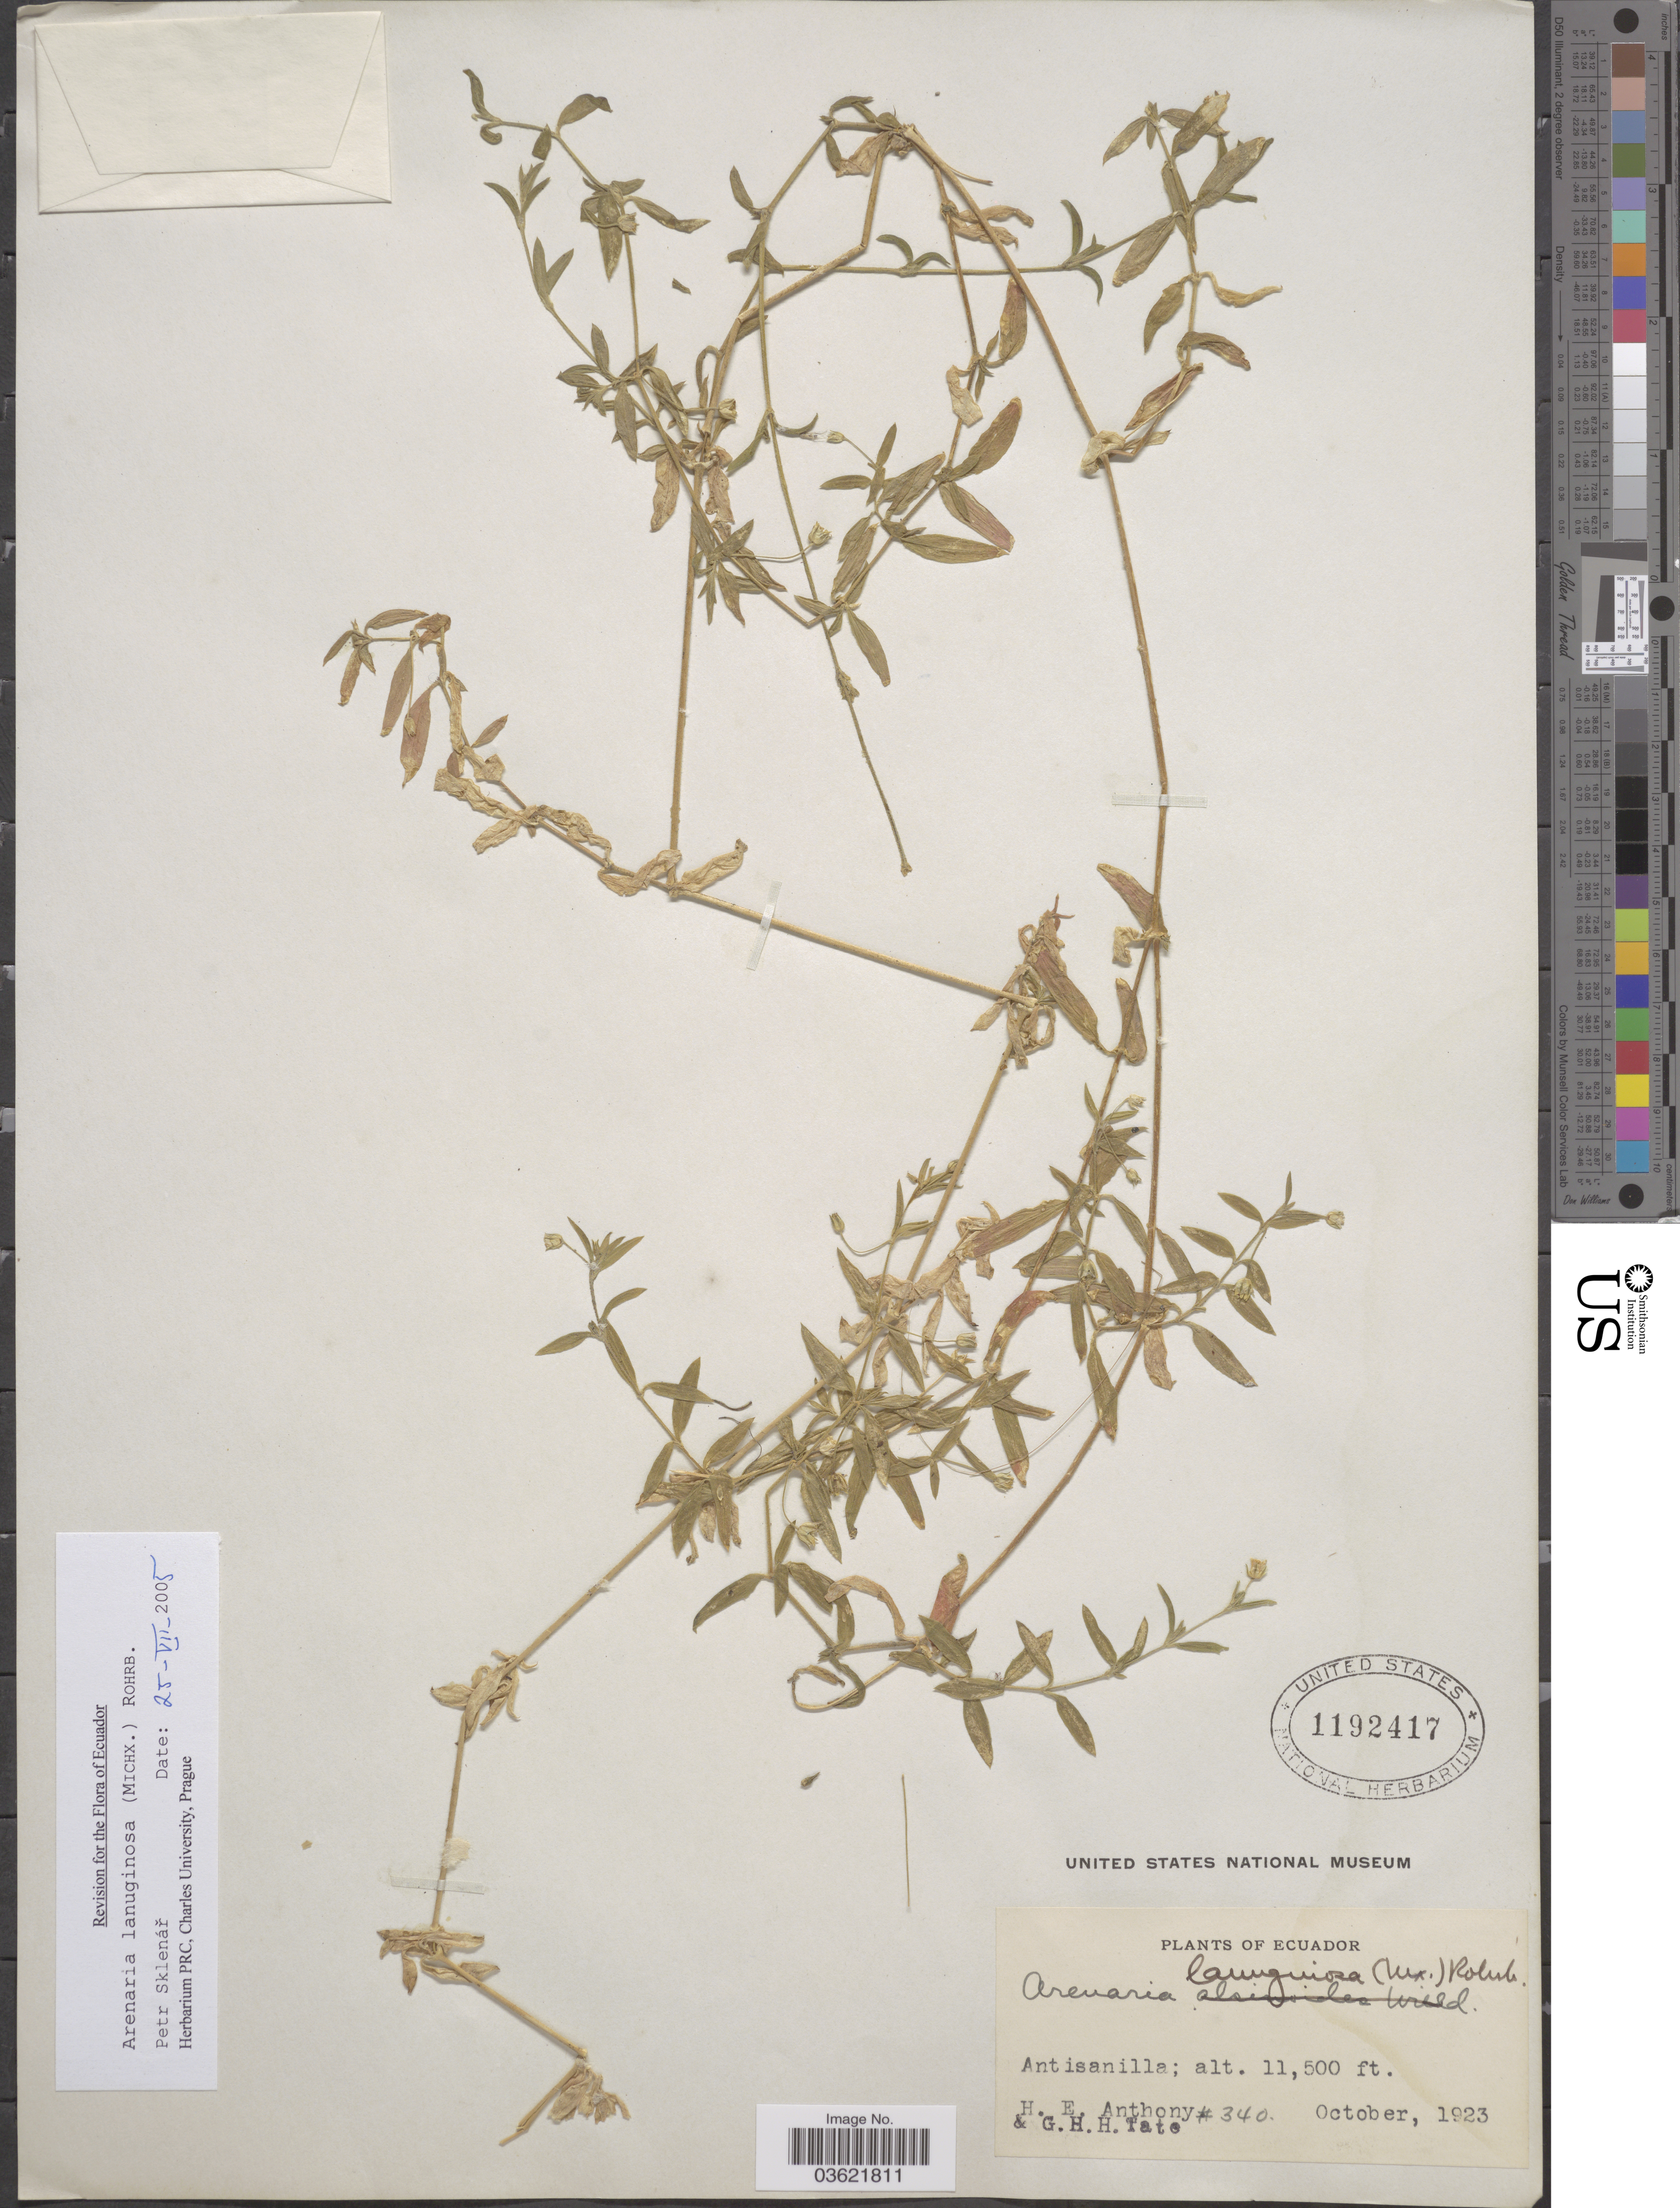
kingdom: Plantae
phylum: Tracheophyta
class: Magnoliopsida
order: Caryophyllales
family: Caryophyllaceae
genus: Arenaria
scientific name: Arenaria lanuginosa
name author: (Michx.) Rohrb.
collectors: H. E. Anthony & G. H. H.Tate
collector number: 340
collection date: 1923-10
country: Ecuador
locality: Antisanilla.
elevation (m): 3505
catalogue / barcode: US 1192417